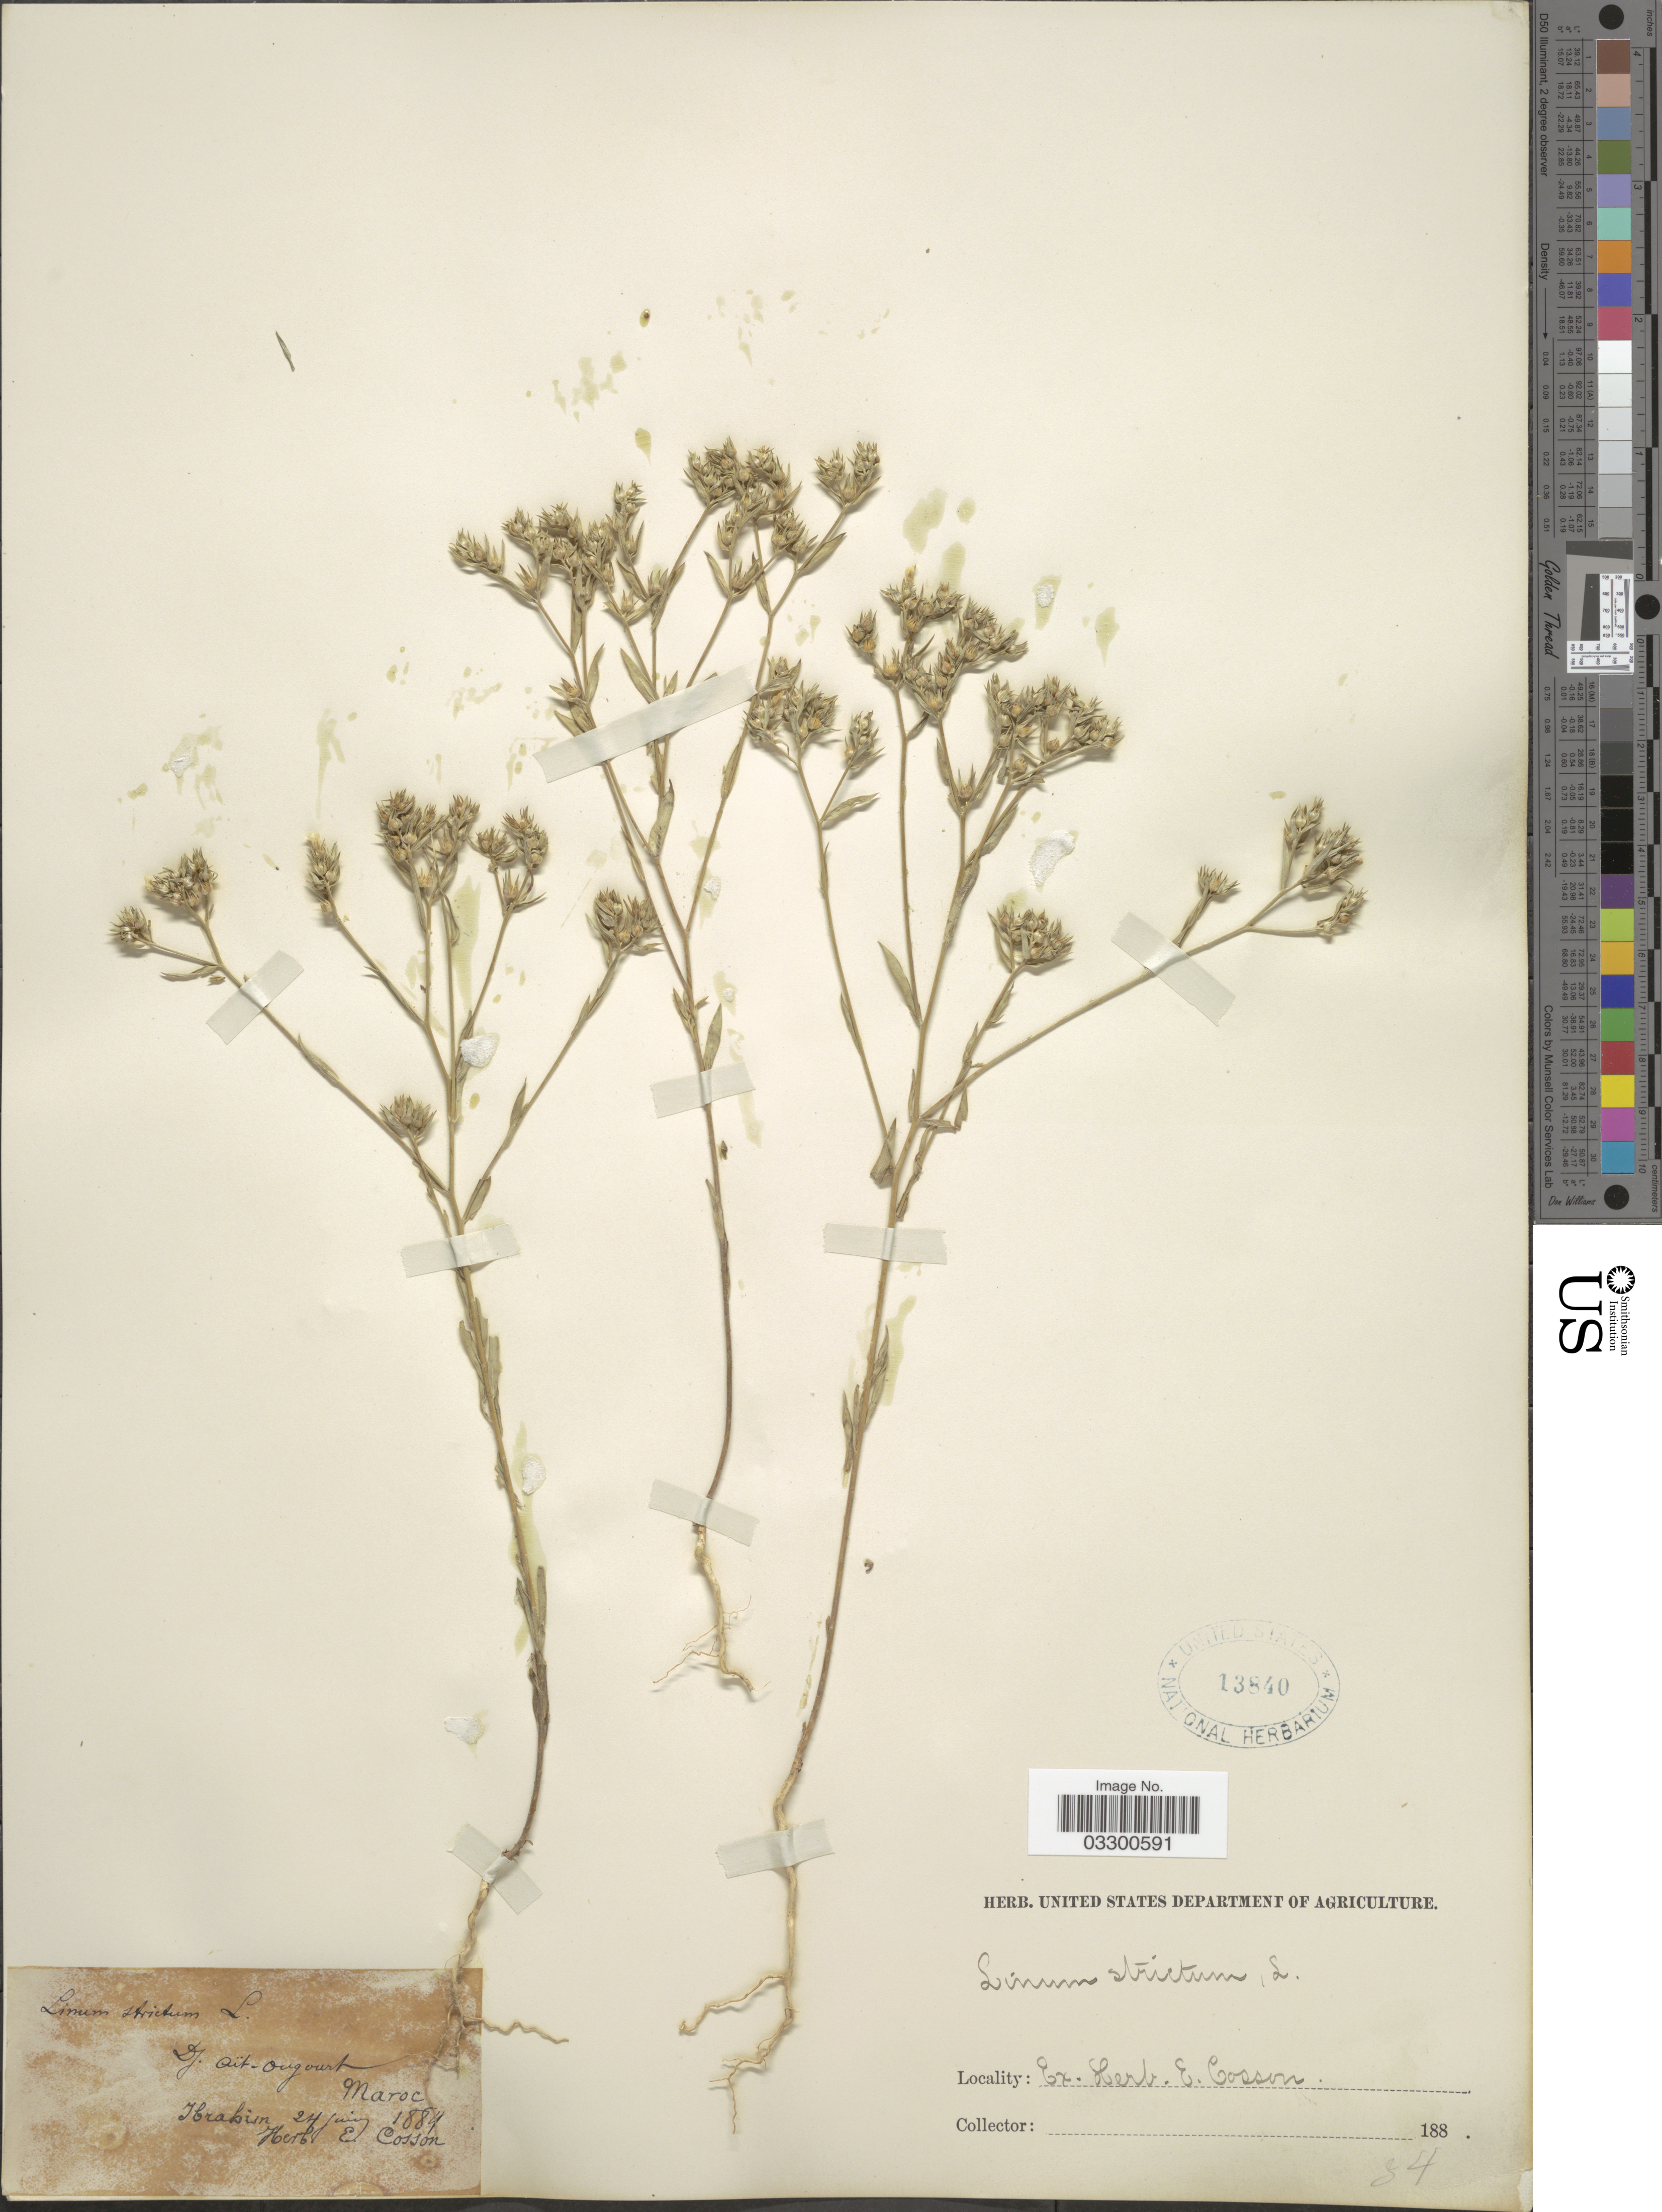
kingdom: Plantae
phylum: Tracheophyta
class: Magnoliopsida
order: Malpighiales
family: Linaceae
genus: Linum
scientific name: Linum spicatum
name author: Pers.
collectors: -. Ibrahim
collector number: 34?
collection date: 1884-06-24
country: Morocco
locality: Dj. Aït-Ougourt. Maroc.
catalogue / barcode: US 13840